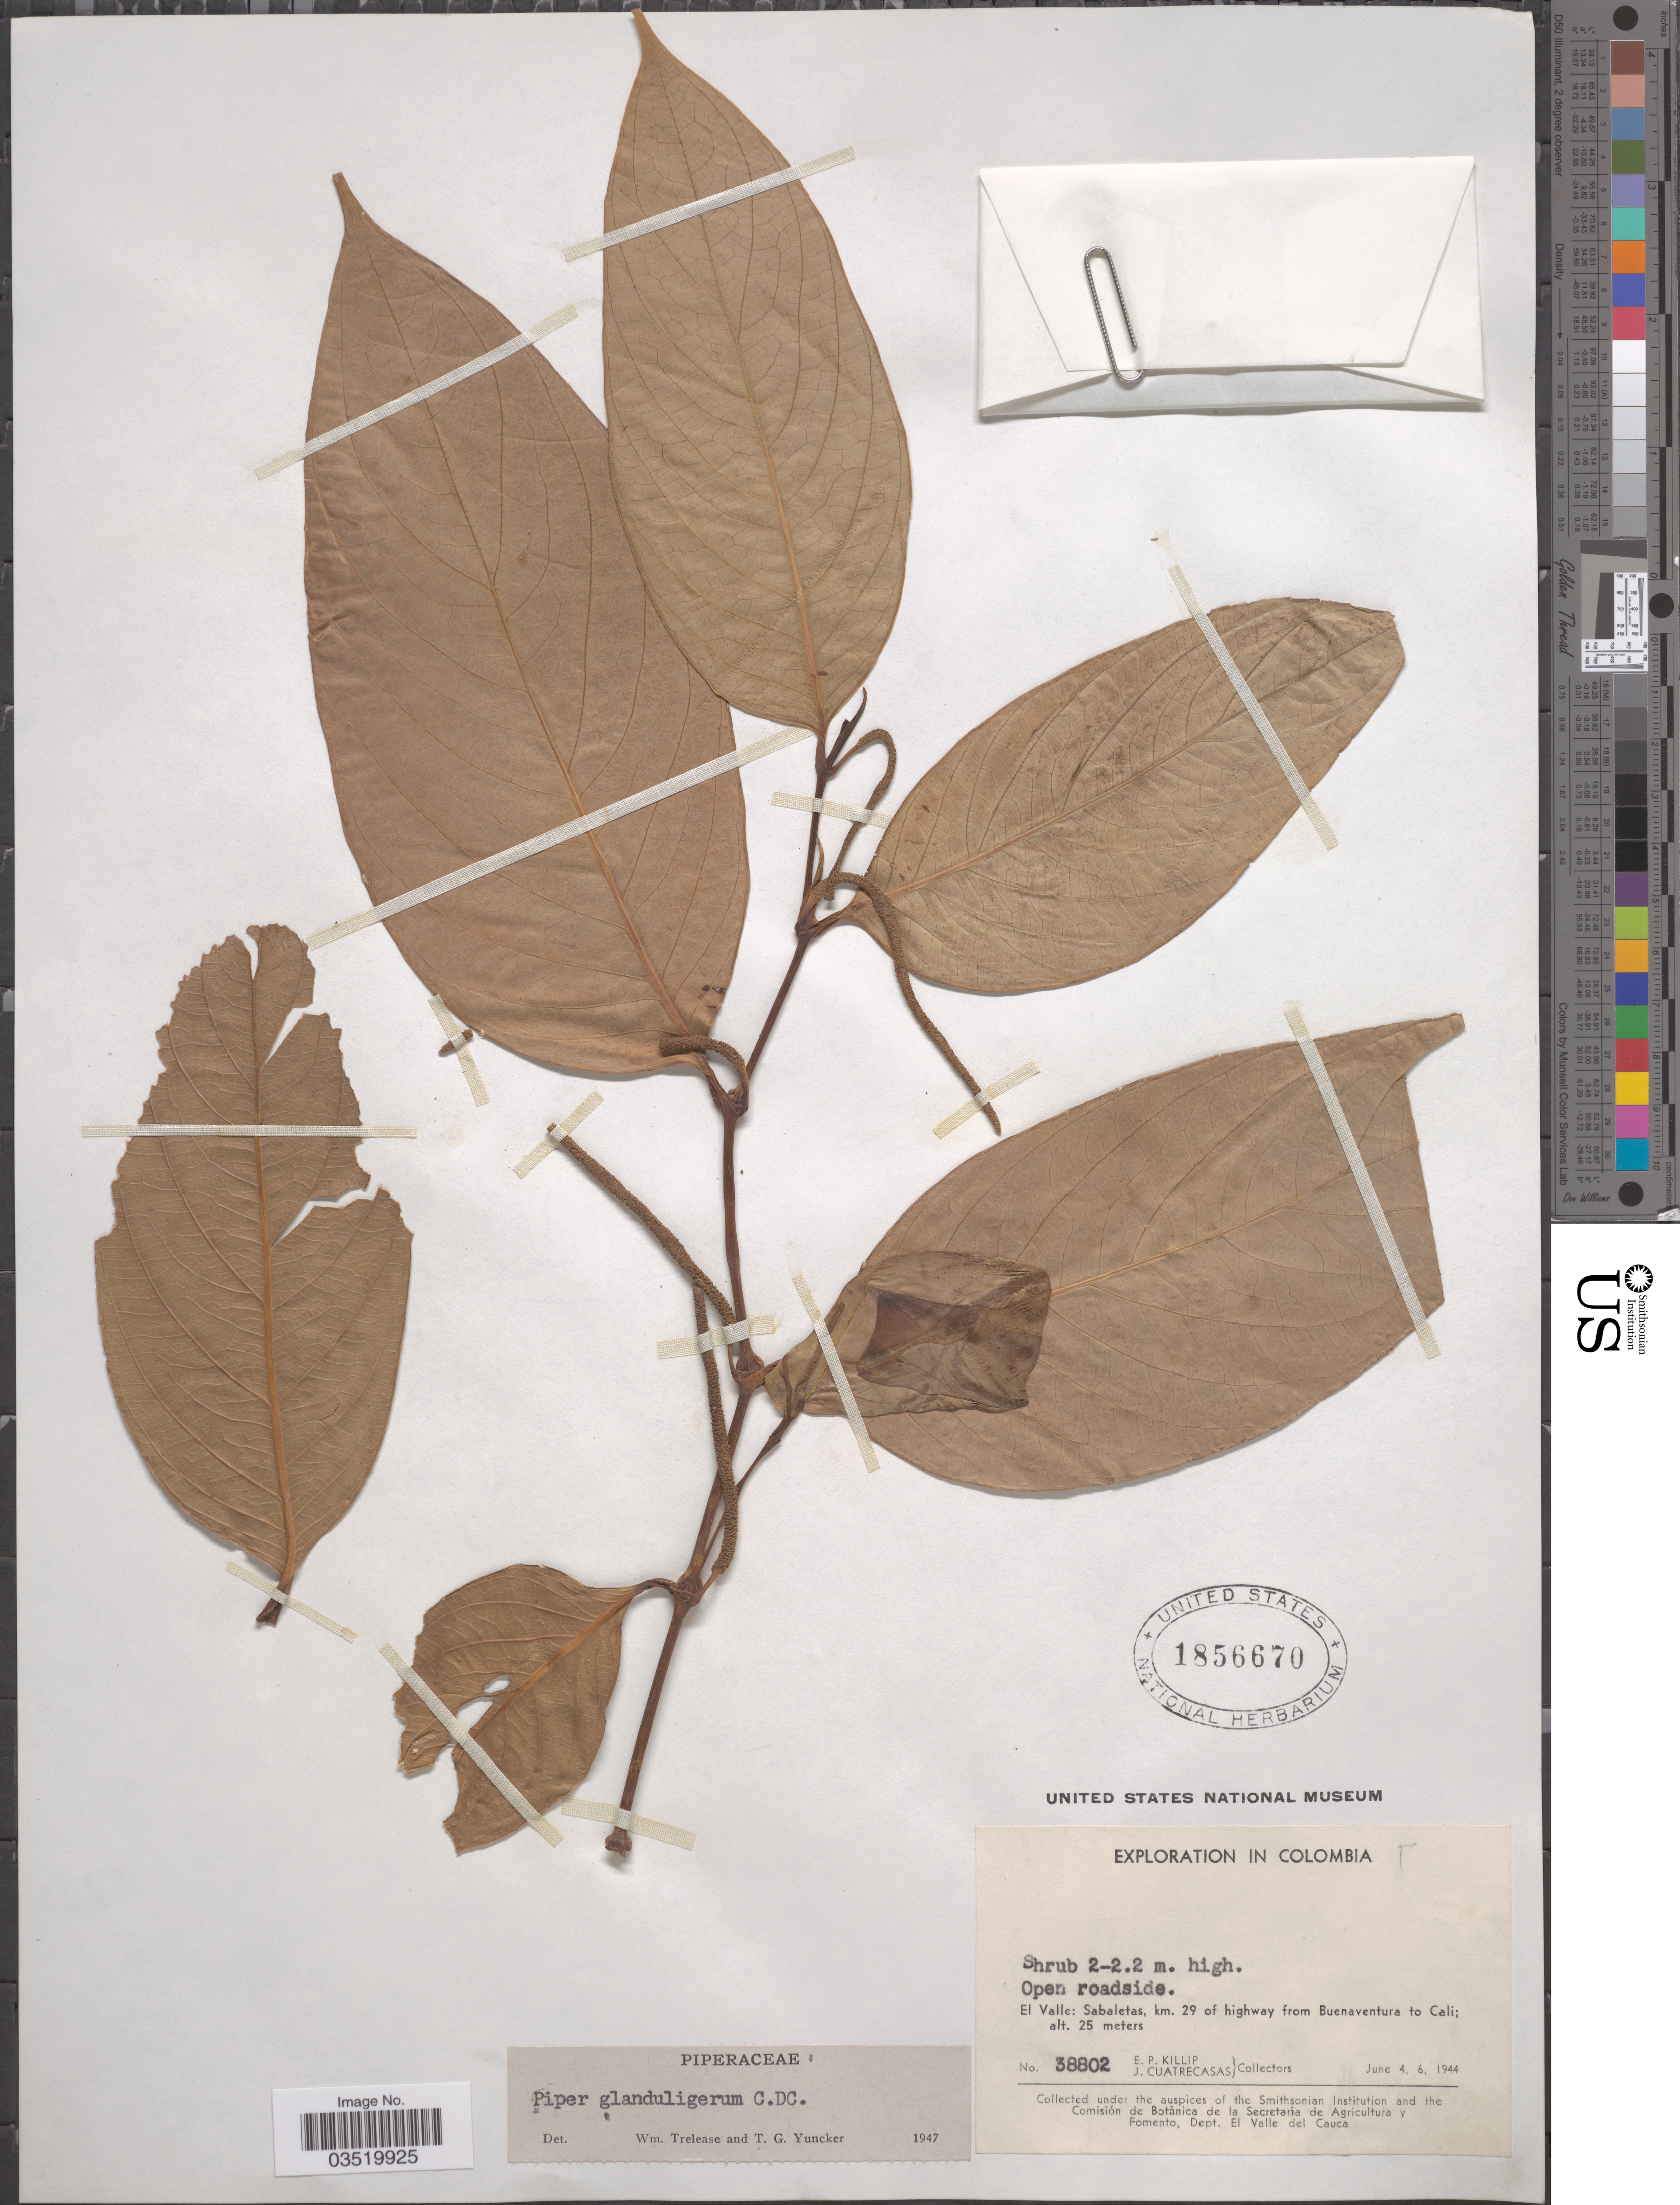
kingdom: Plantae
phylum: Tracheophyta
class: Magnoliopsida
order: Piperales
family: Piperaceae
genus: Piper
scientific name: Piper glanduligerum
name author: C. DC.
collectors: E. P. Killip & J. Cuatrecasas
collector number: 38802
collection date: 1944-06-04/1944-06-06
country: Colombia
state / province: Valle del Cauca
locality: El Valle: Sabaletas, km. 29 of highway from buenaventura to Cali.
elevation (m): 25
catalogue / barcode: US 1856670